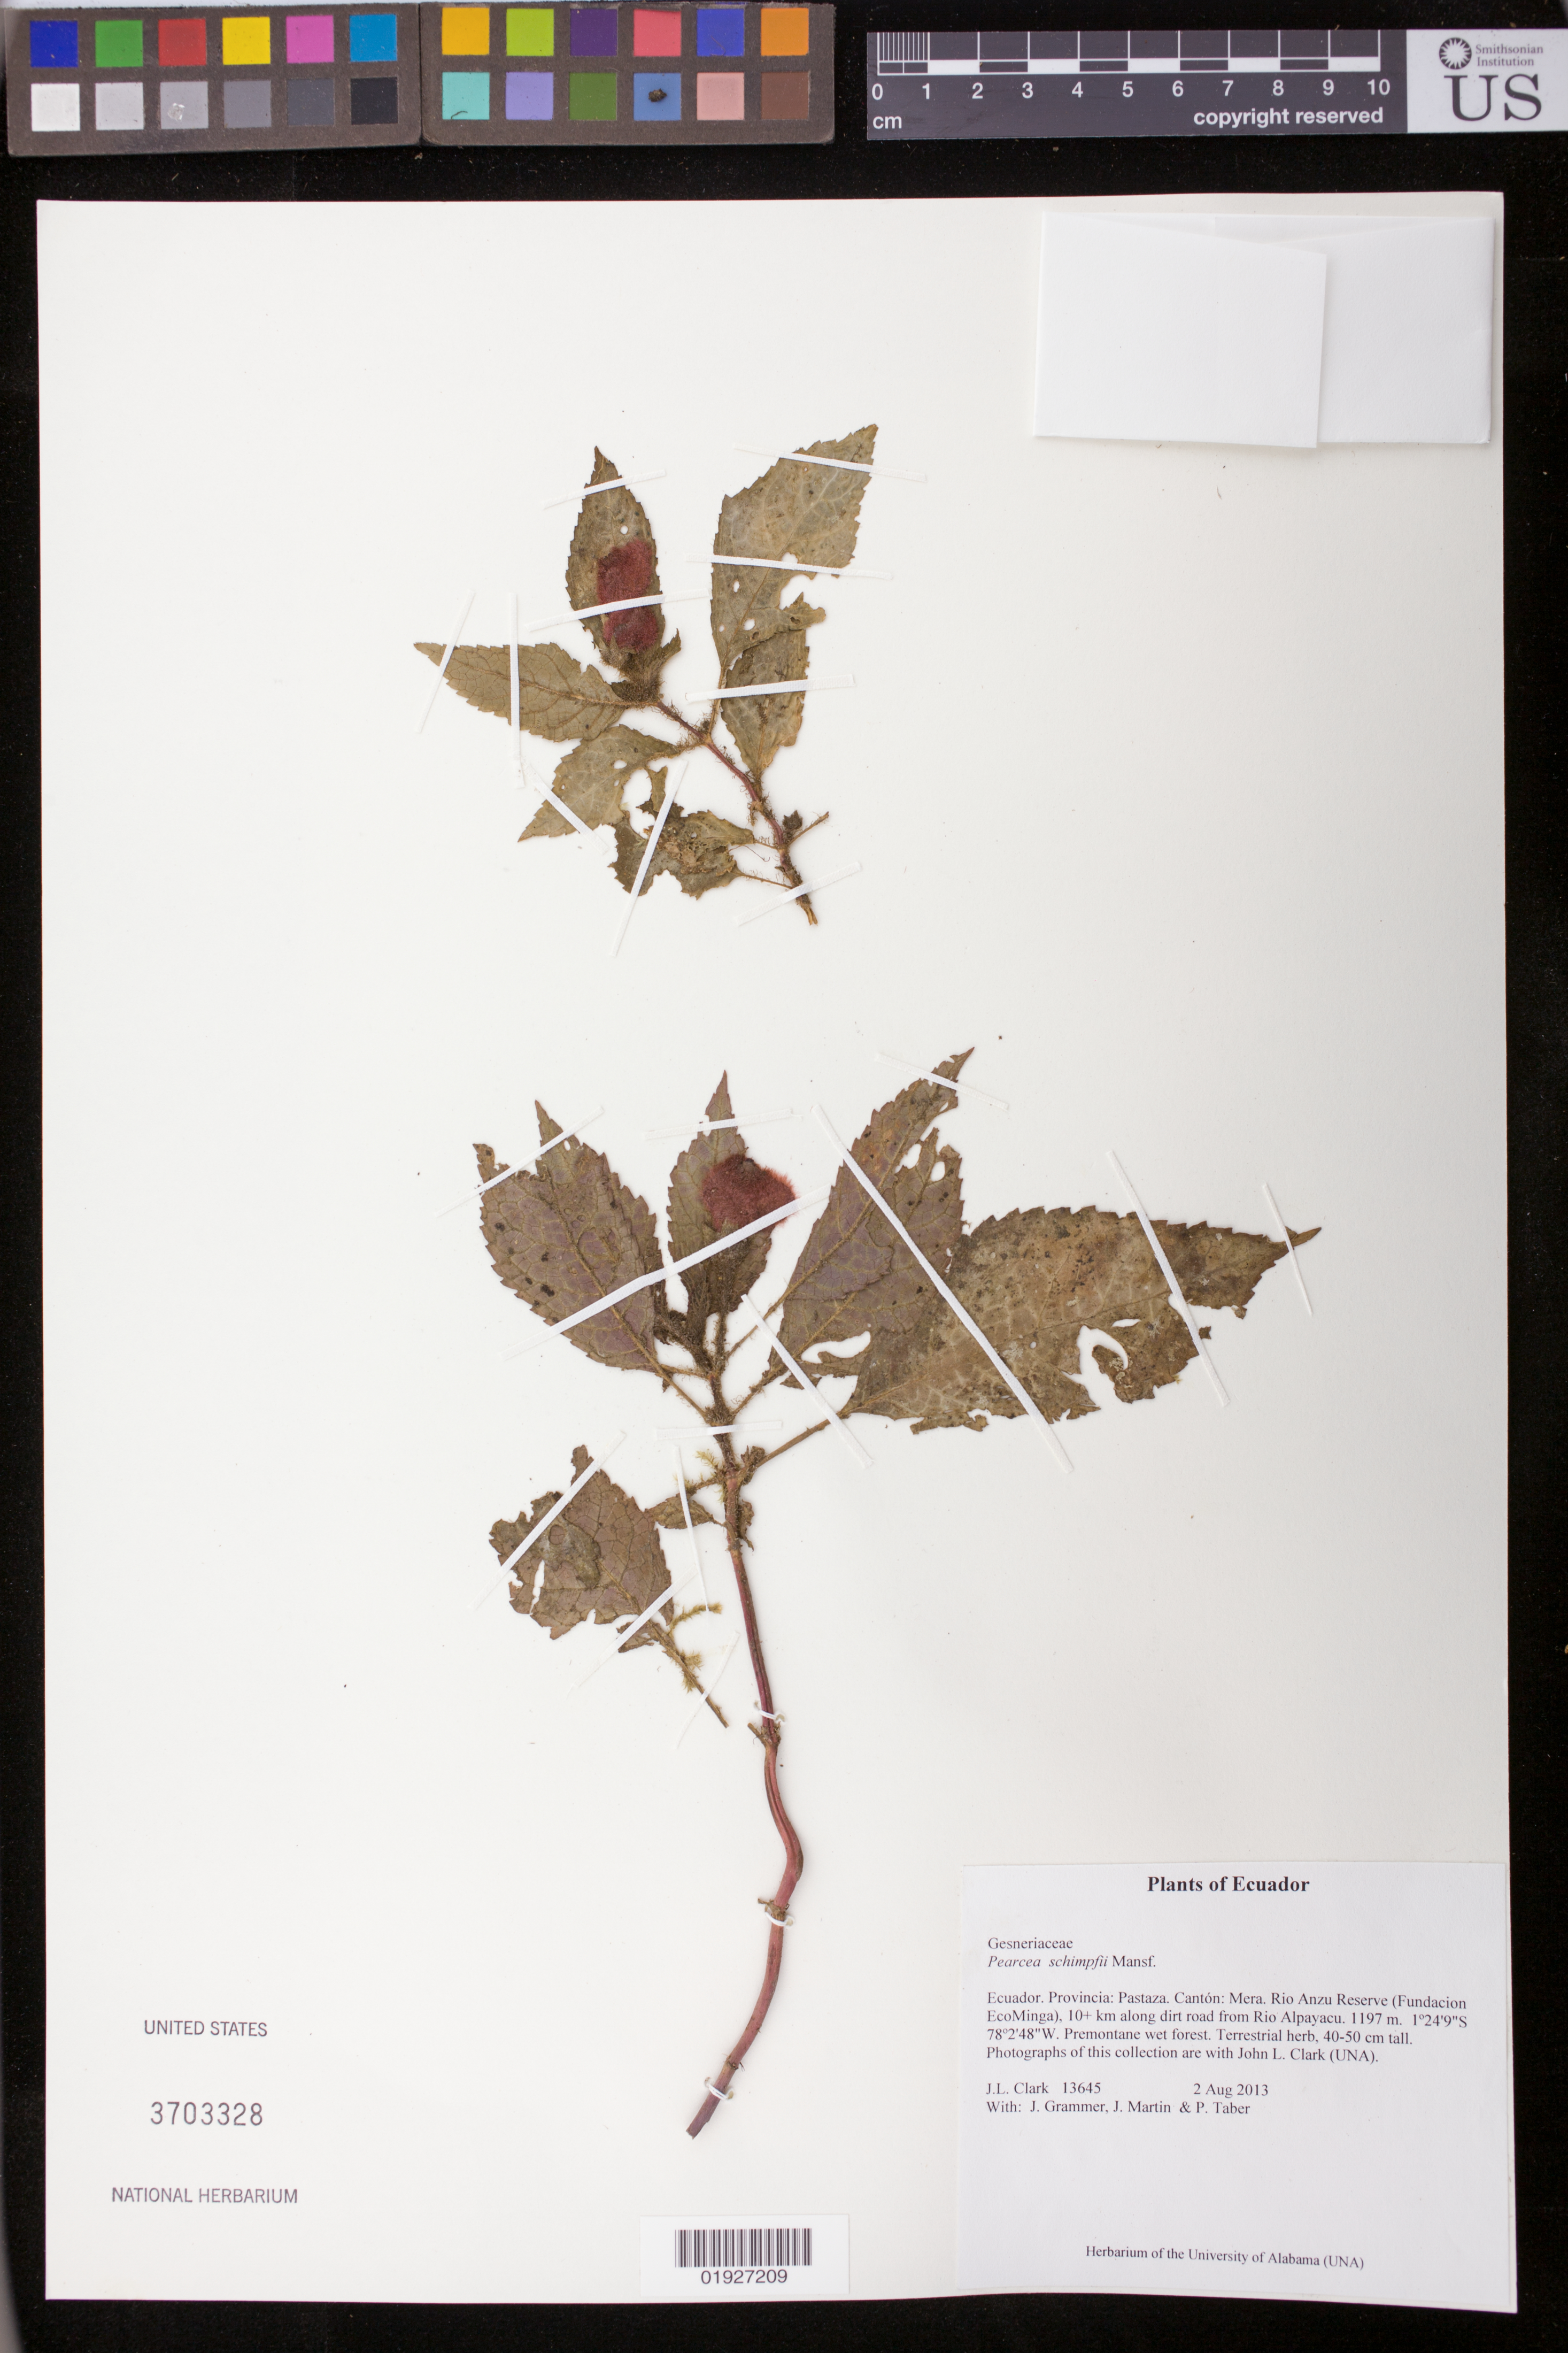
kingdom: Plantae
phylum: Tracheophyta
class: Magnoliopsida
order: Lamiales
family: Gesneriaceae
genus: Pearcea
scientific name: Pearcea schimpfii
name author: Mansf.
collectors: J. L. Clark, J. Grammer, J. Martin & P. Taber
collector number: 13645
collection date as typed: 2 Aug 2013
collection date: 2013-08-02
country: Ecuador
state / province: Pastaza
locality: Ecuador, Provincia: Pastaza. Canton: Mera. Rio Anzu Reserve (Fundacion EcoMinga), 10± along dirt road from Rio Alpayacu.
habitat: Premontane wet forest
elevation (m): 1197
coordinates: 1°24'9"S, 78°2'48"W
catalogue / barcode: US 3703328